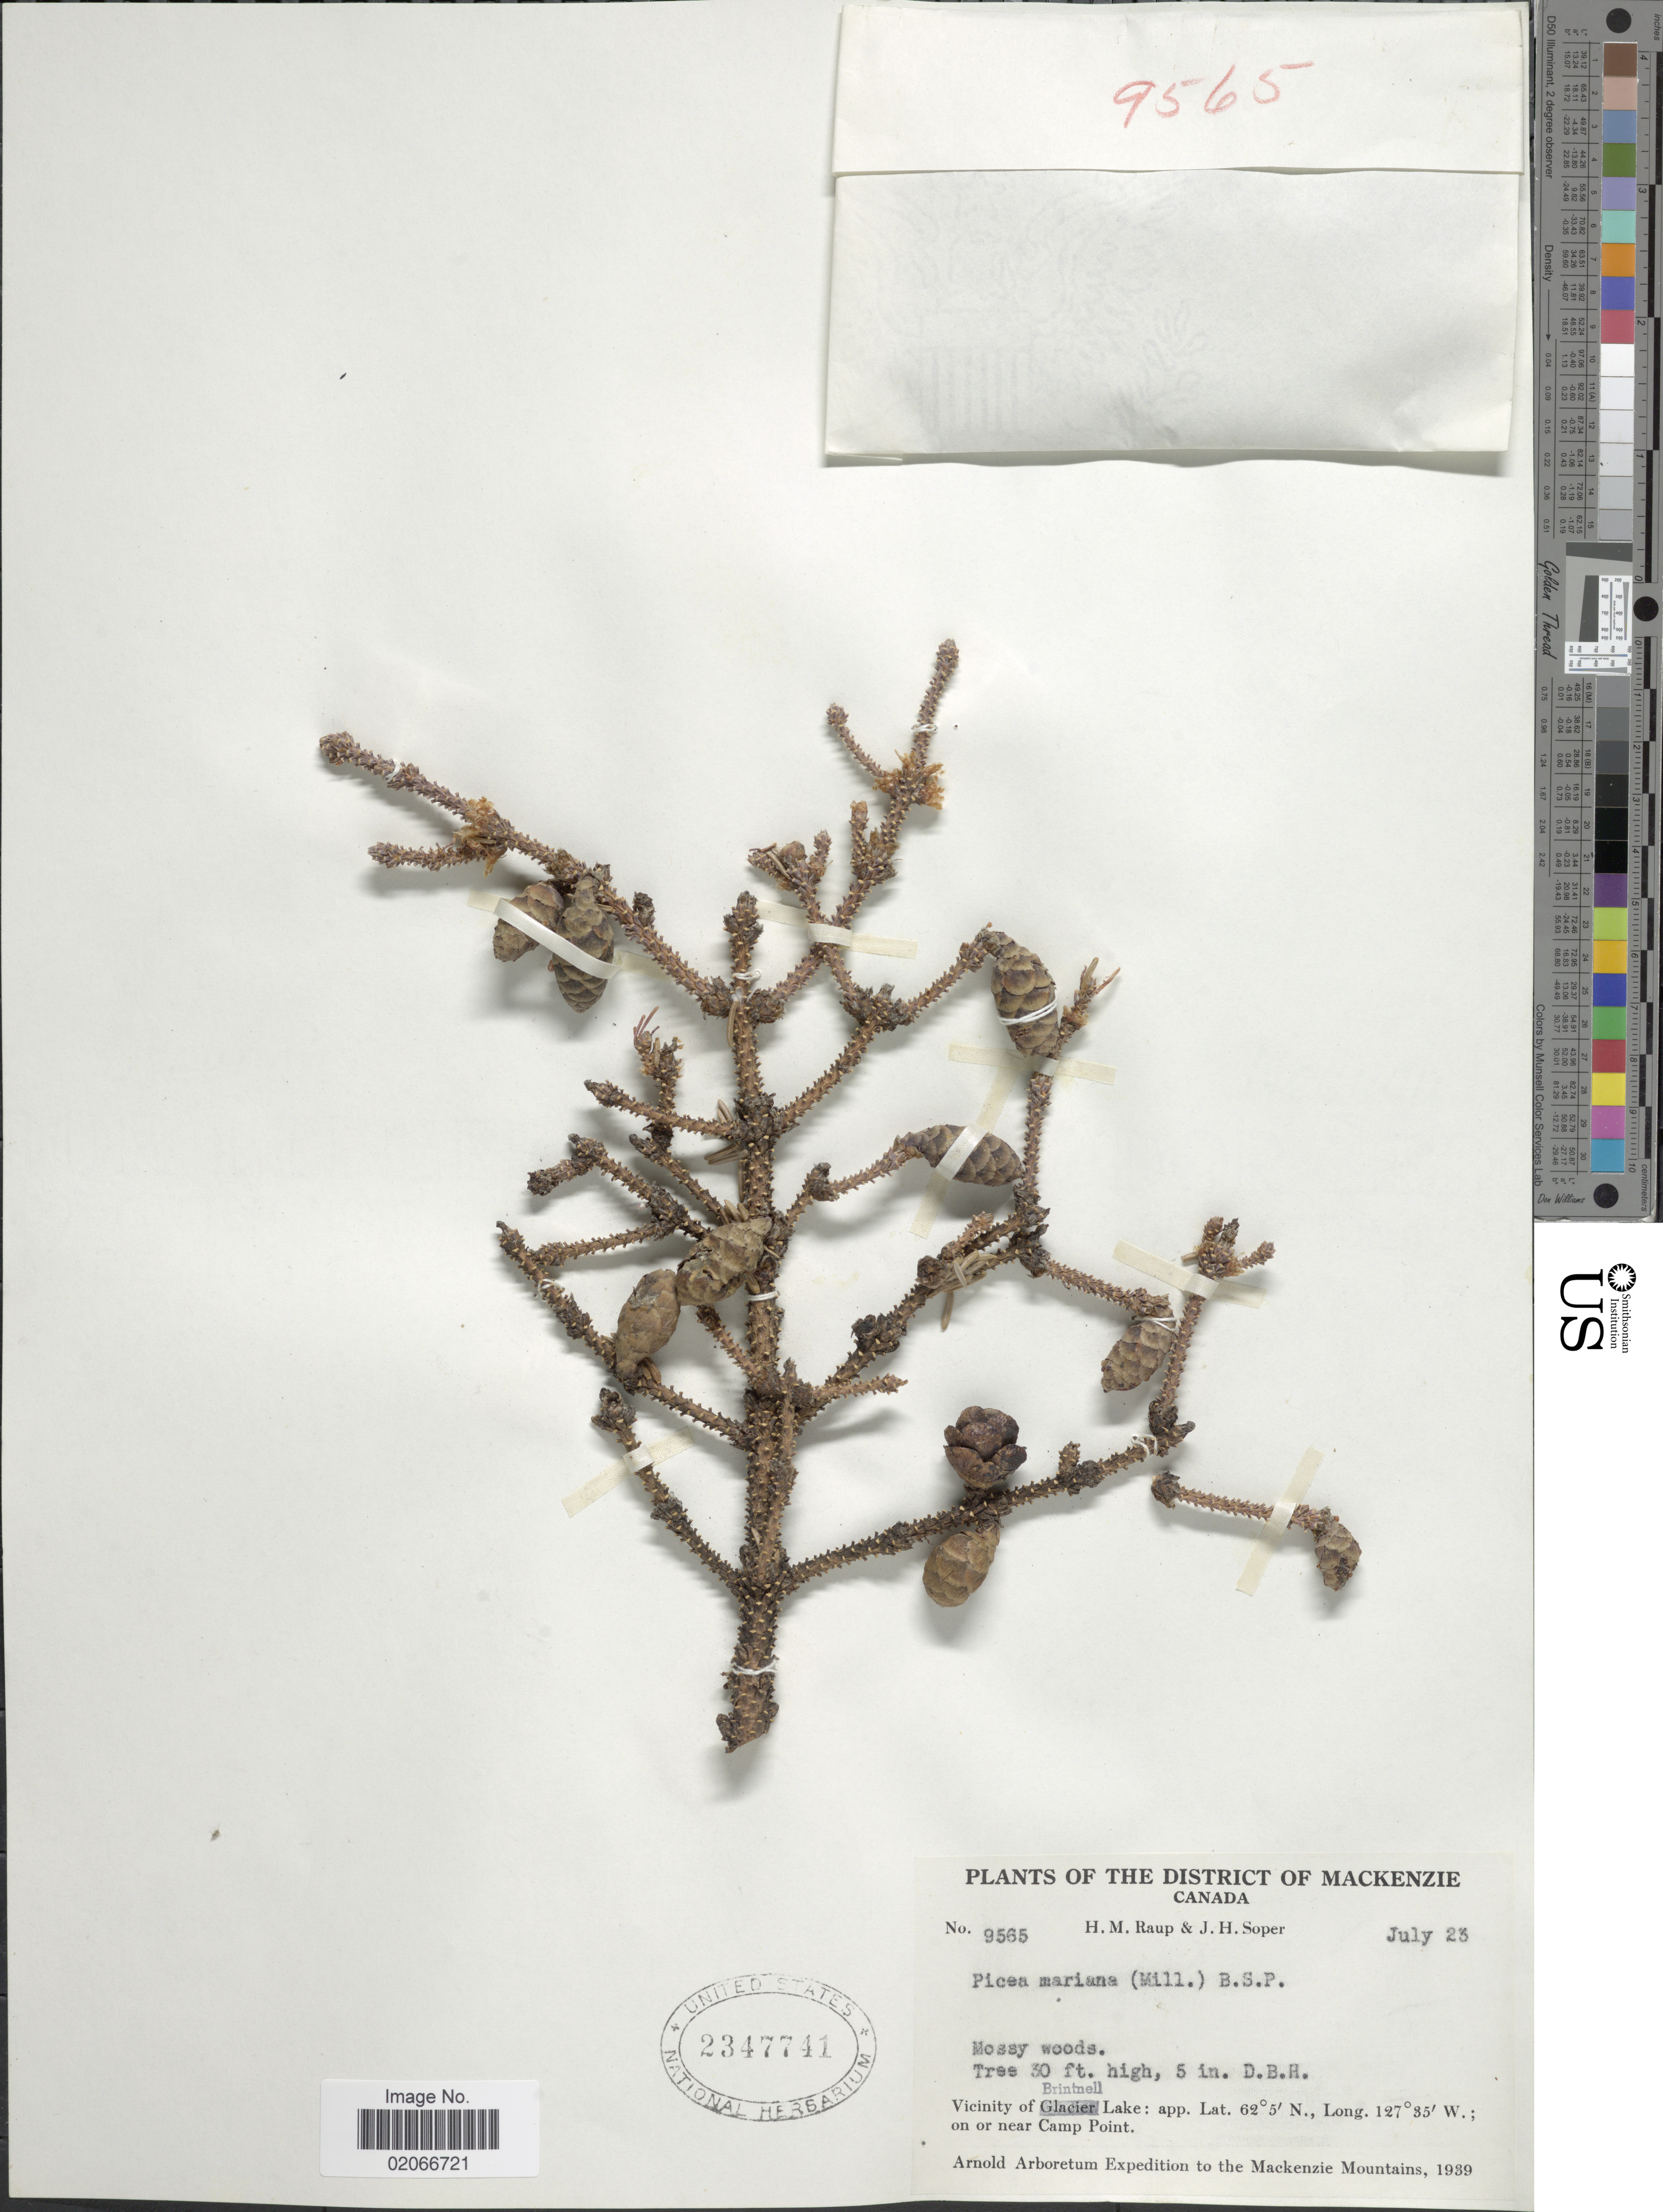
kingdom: Plantae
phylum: Tracheophyta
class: Pinopsida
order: Pinales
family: Pinaceae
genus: Picea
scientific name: Picea mariana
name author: (Mill.) Britton, Stearns & Poggenb.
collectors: H. Raup & J. H. Soper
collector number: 9565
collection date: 1939-07-23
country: Canada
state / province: Alberta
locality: District of Mackenzie, Vicinity of Brintnell Lake, on or near Camp Point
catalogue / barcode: US 2347741